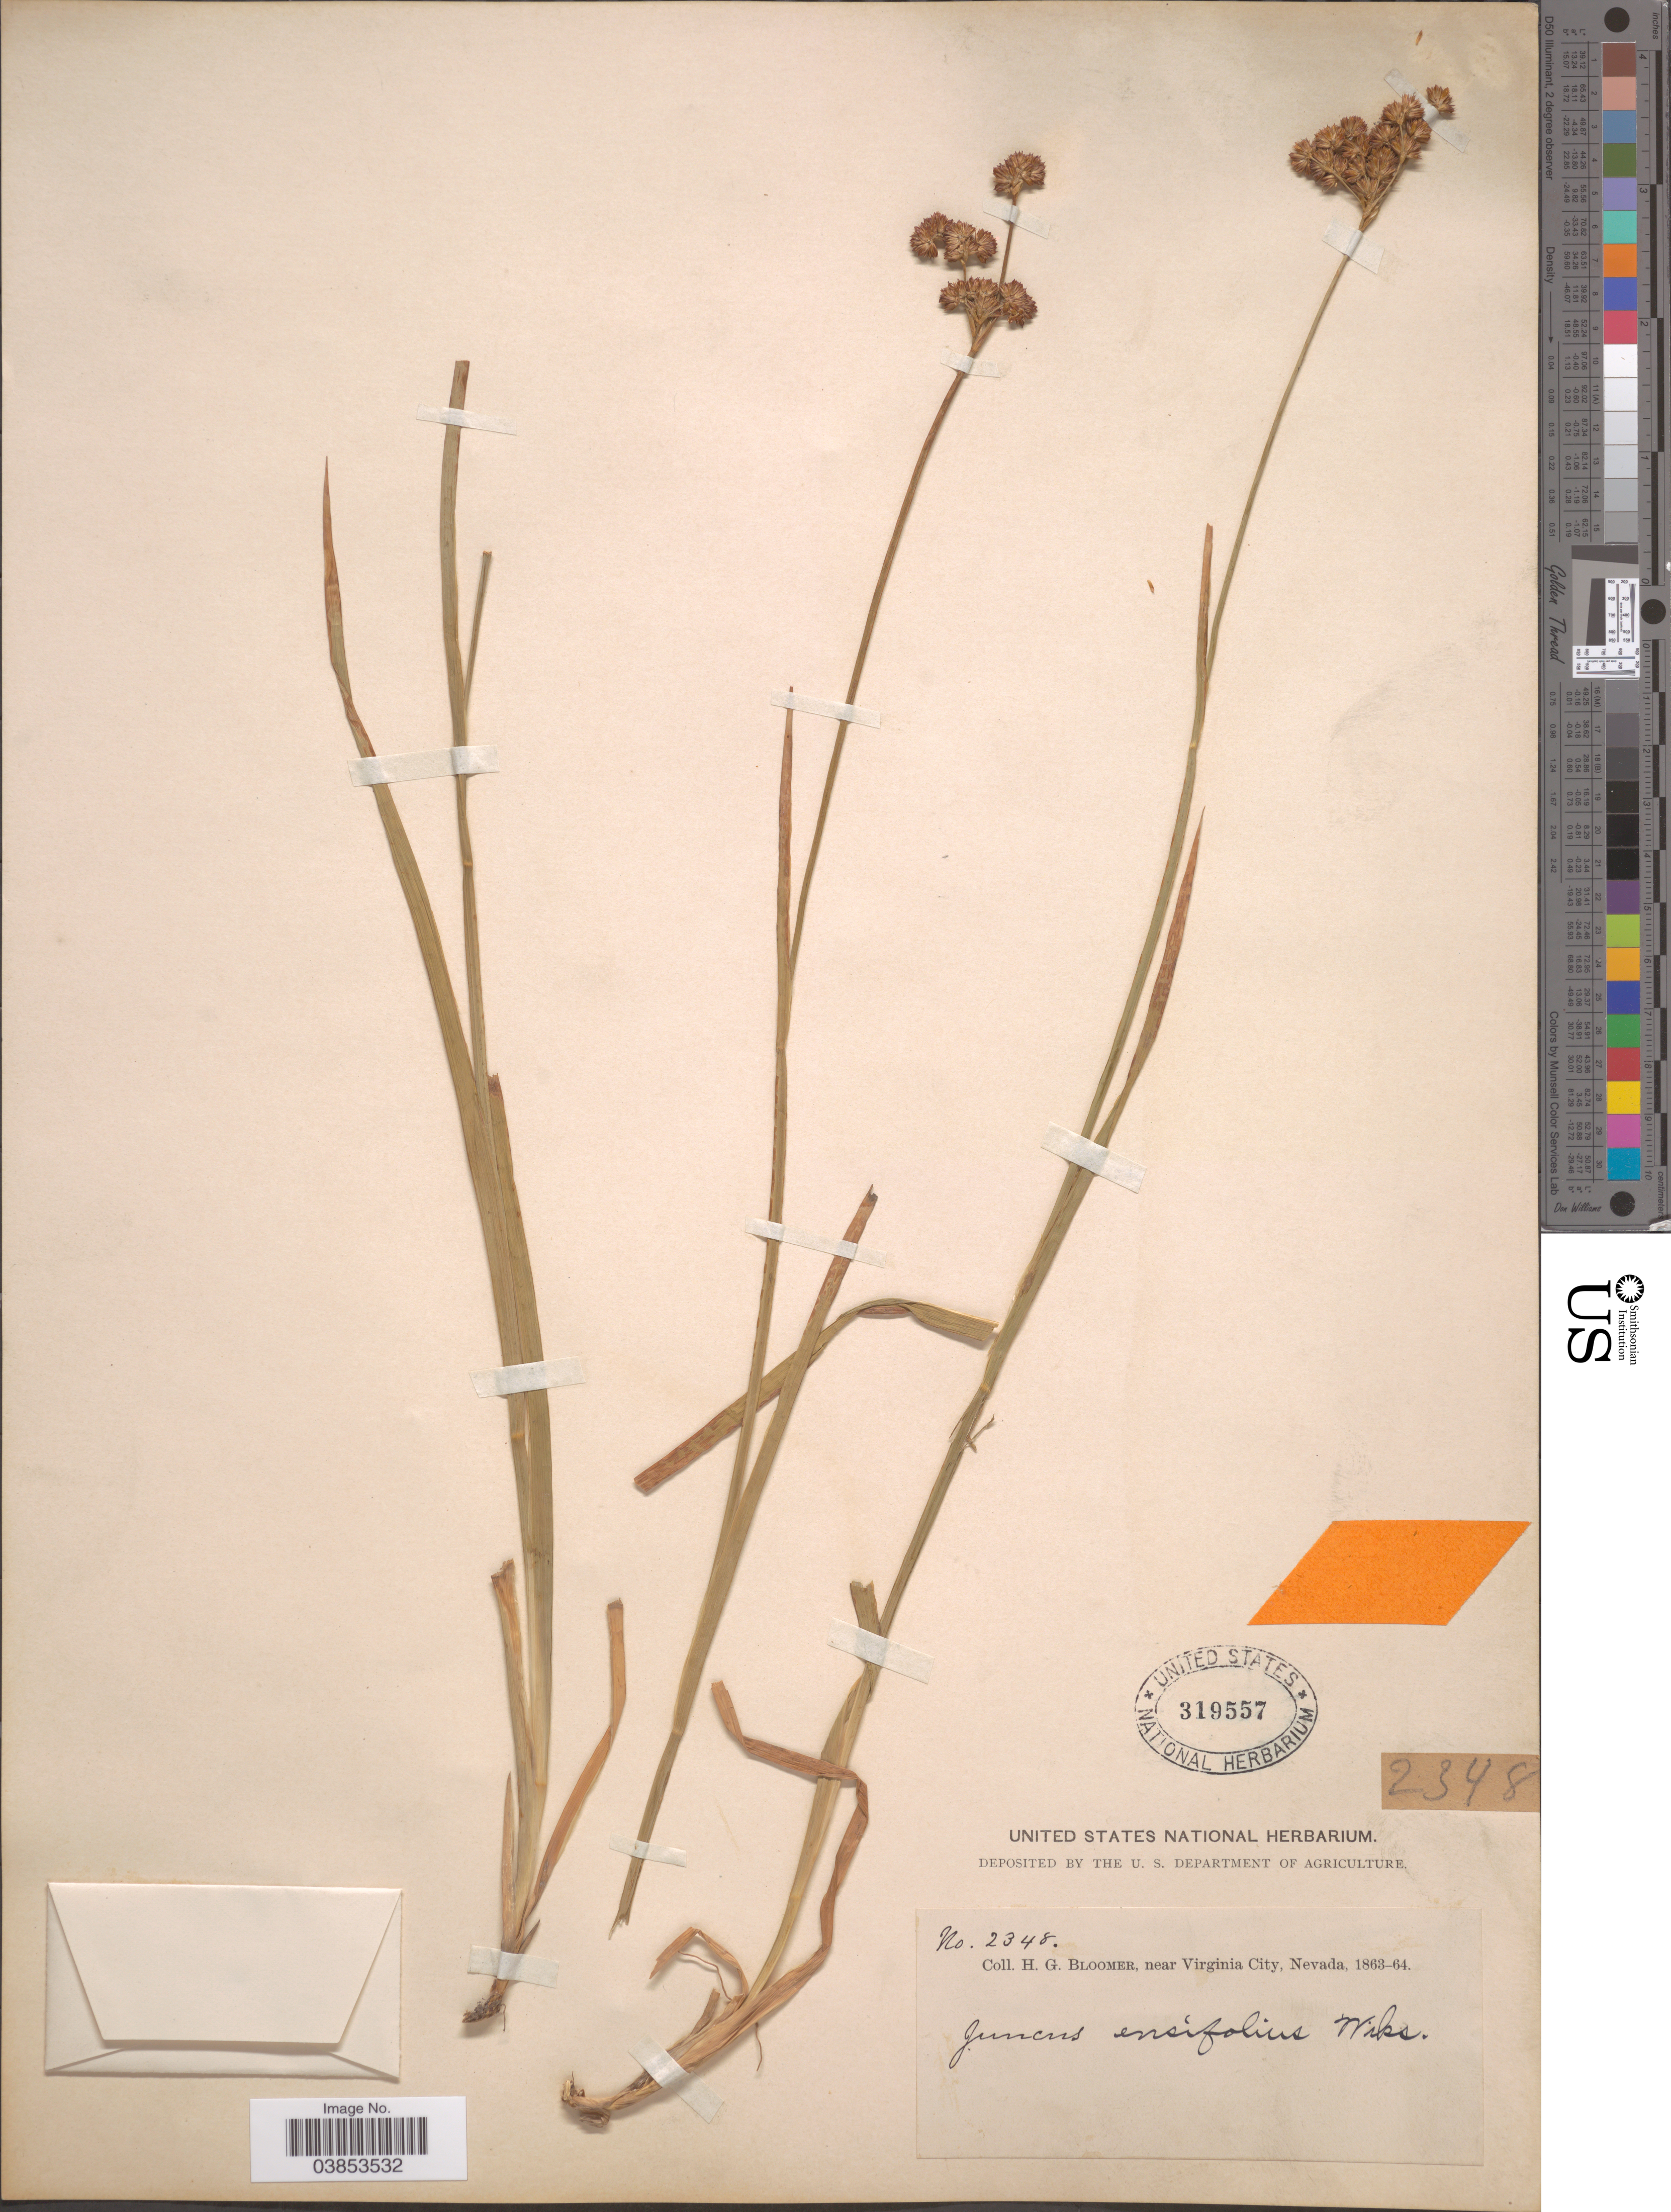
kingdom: Plantae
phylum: Tracheophyta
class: Liliopsida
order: Poales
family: Juncaceae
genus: Juncus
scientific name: Juncus ensifolius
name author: Wikstr.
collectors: H. Bloomer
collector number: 2348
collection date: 1863/1864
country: United States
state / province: Nevada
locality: Near Virginia City.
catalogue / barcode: US 319557